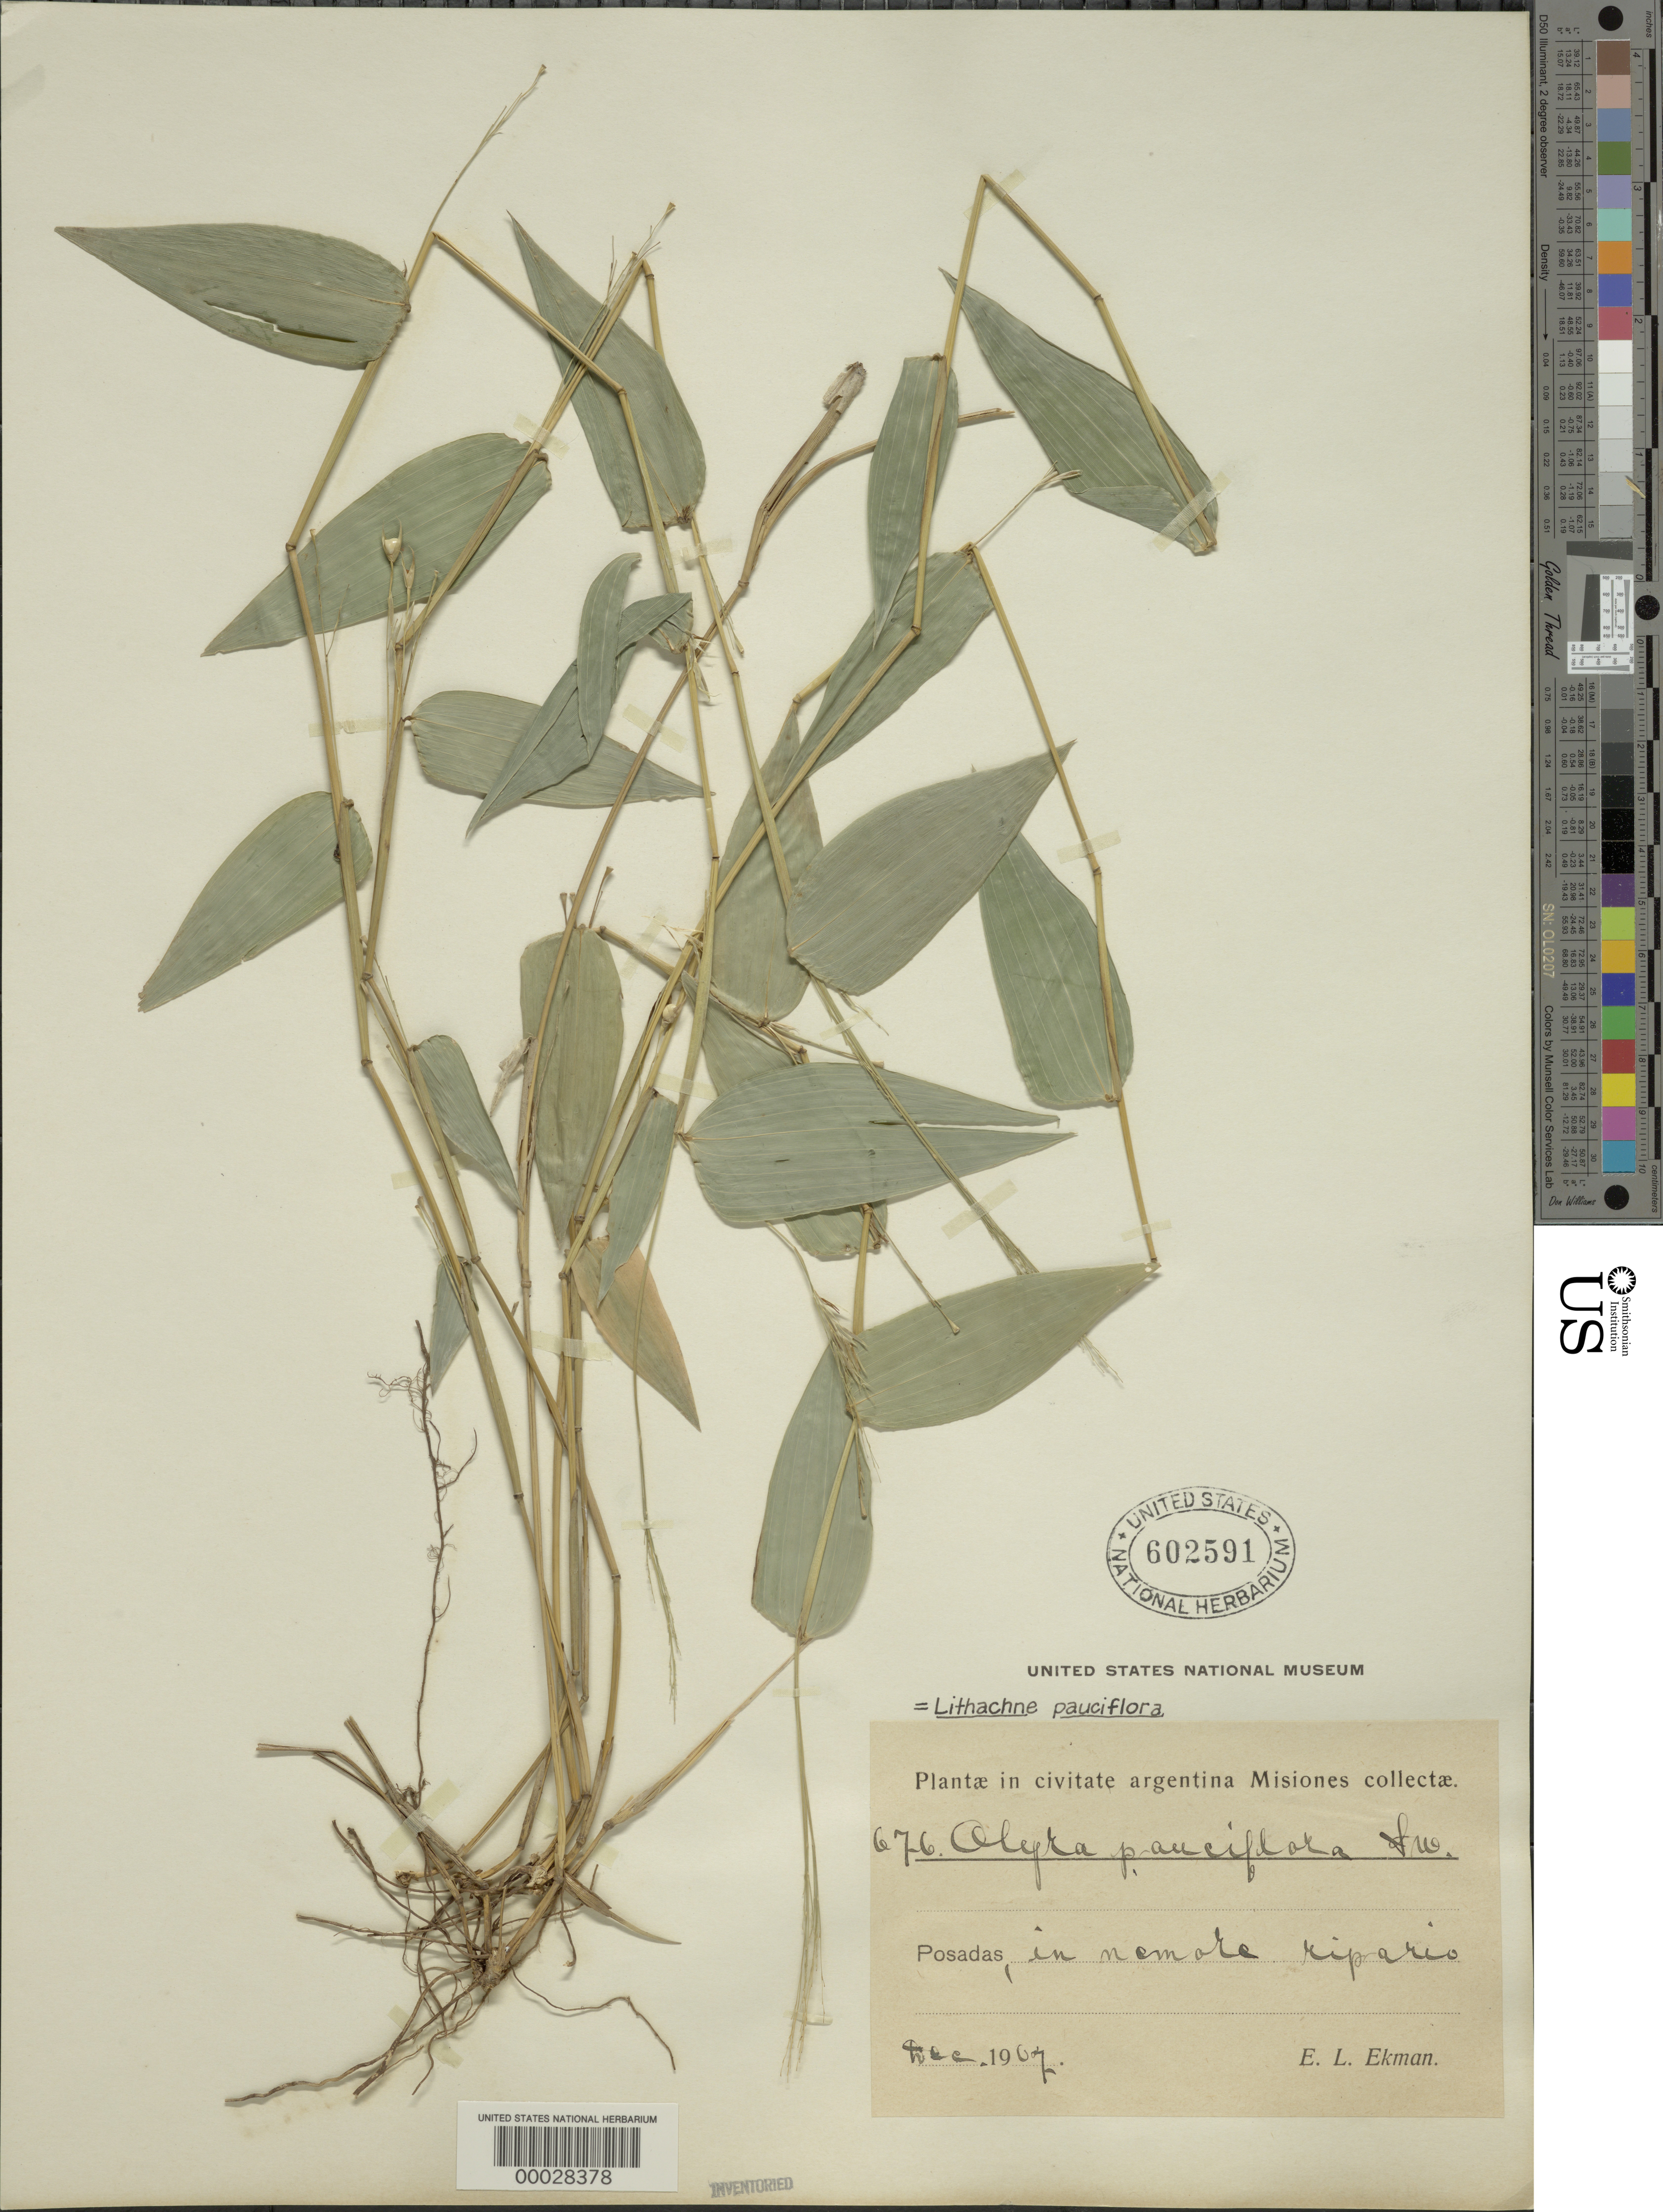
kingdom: Plantae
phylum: Tracheophyta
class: Liliopsida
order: Poales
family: Poaceae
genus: Lithachne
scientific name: Lithachne pauciflora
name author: (Sw.) P. Beauv.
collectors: E. L. Ekman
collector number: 676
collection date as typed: Dec 1907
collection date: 1907-12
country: Argentina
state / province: Misiones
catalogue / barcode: US 602591